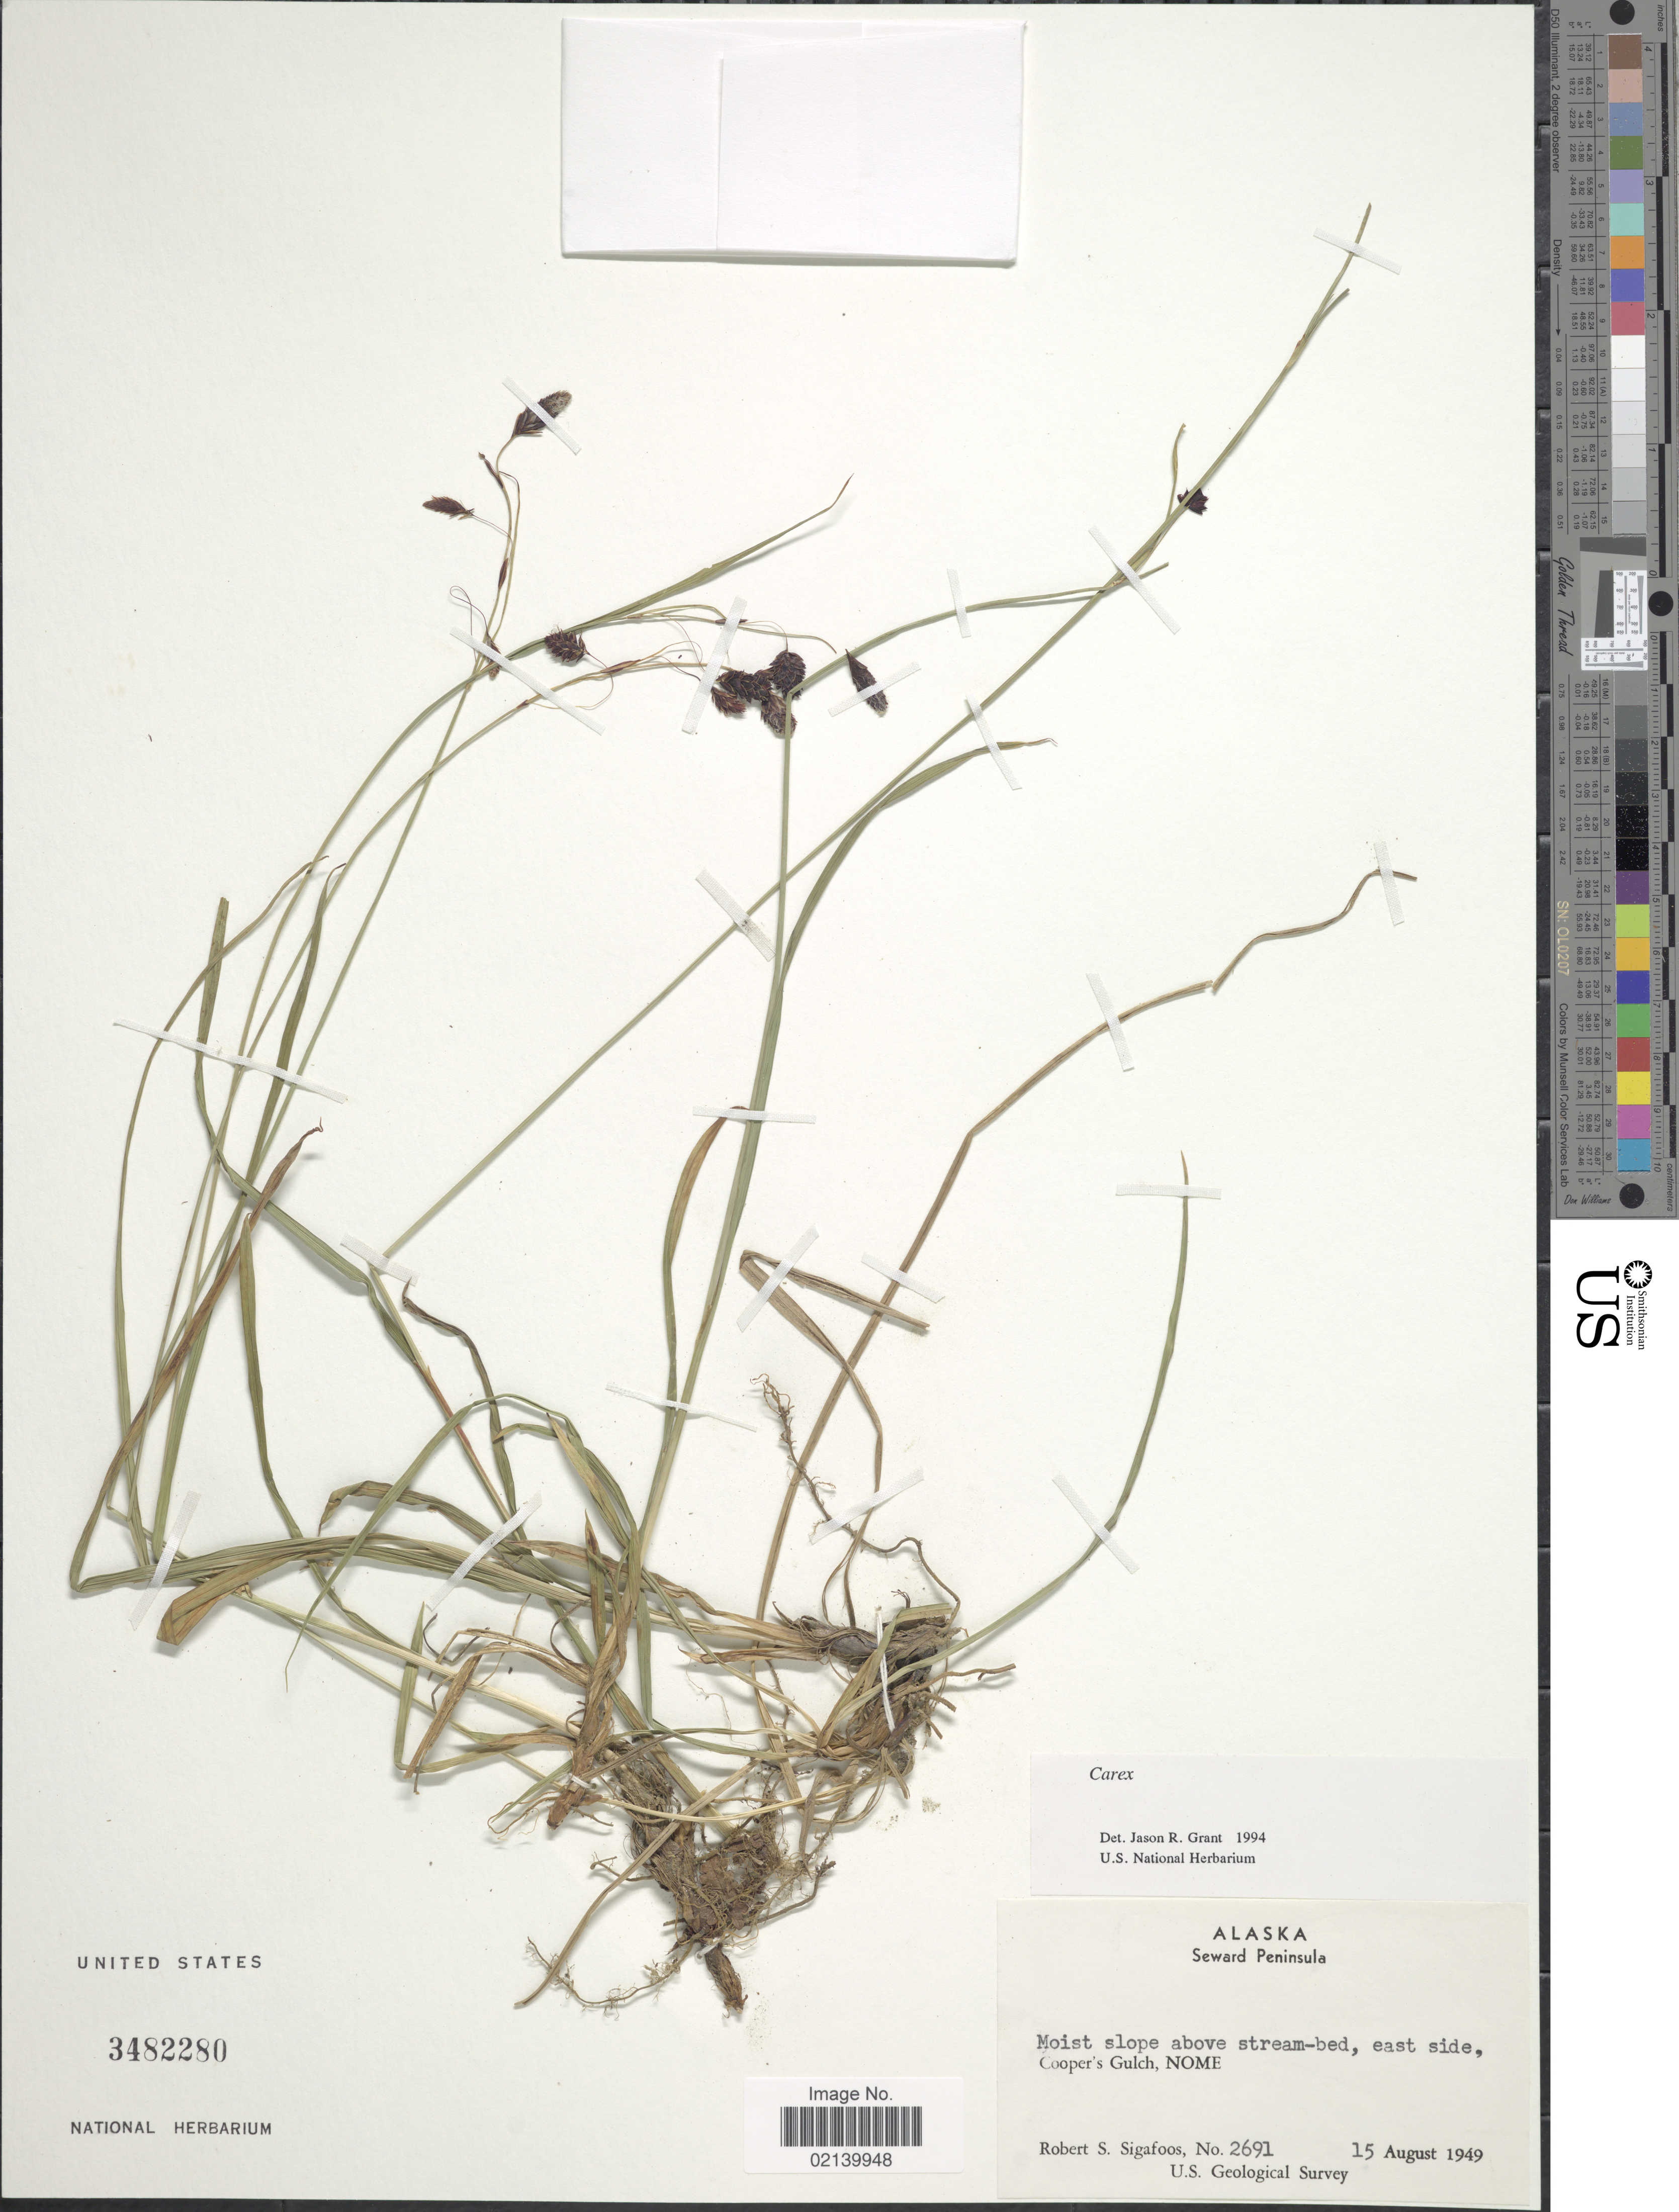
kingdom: Plantae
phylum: Tracheophyta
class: Liliopsida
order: Poales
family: Cyperaceae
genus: Carex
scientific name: Carex sp.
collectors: R. Sigafoos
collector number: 2691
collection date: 1949-08-15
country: United States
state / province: Alaska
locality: Seward Peninsula, moist slope above stream-bed, east side, Cooper's Gulch, Nome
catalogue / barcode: US 3482280